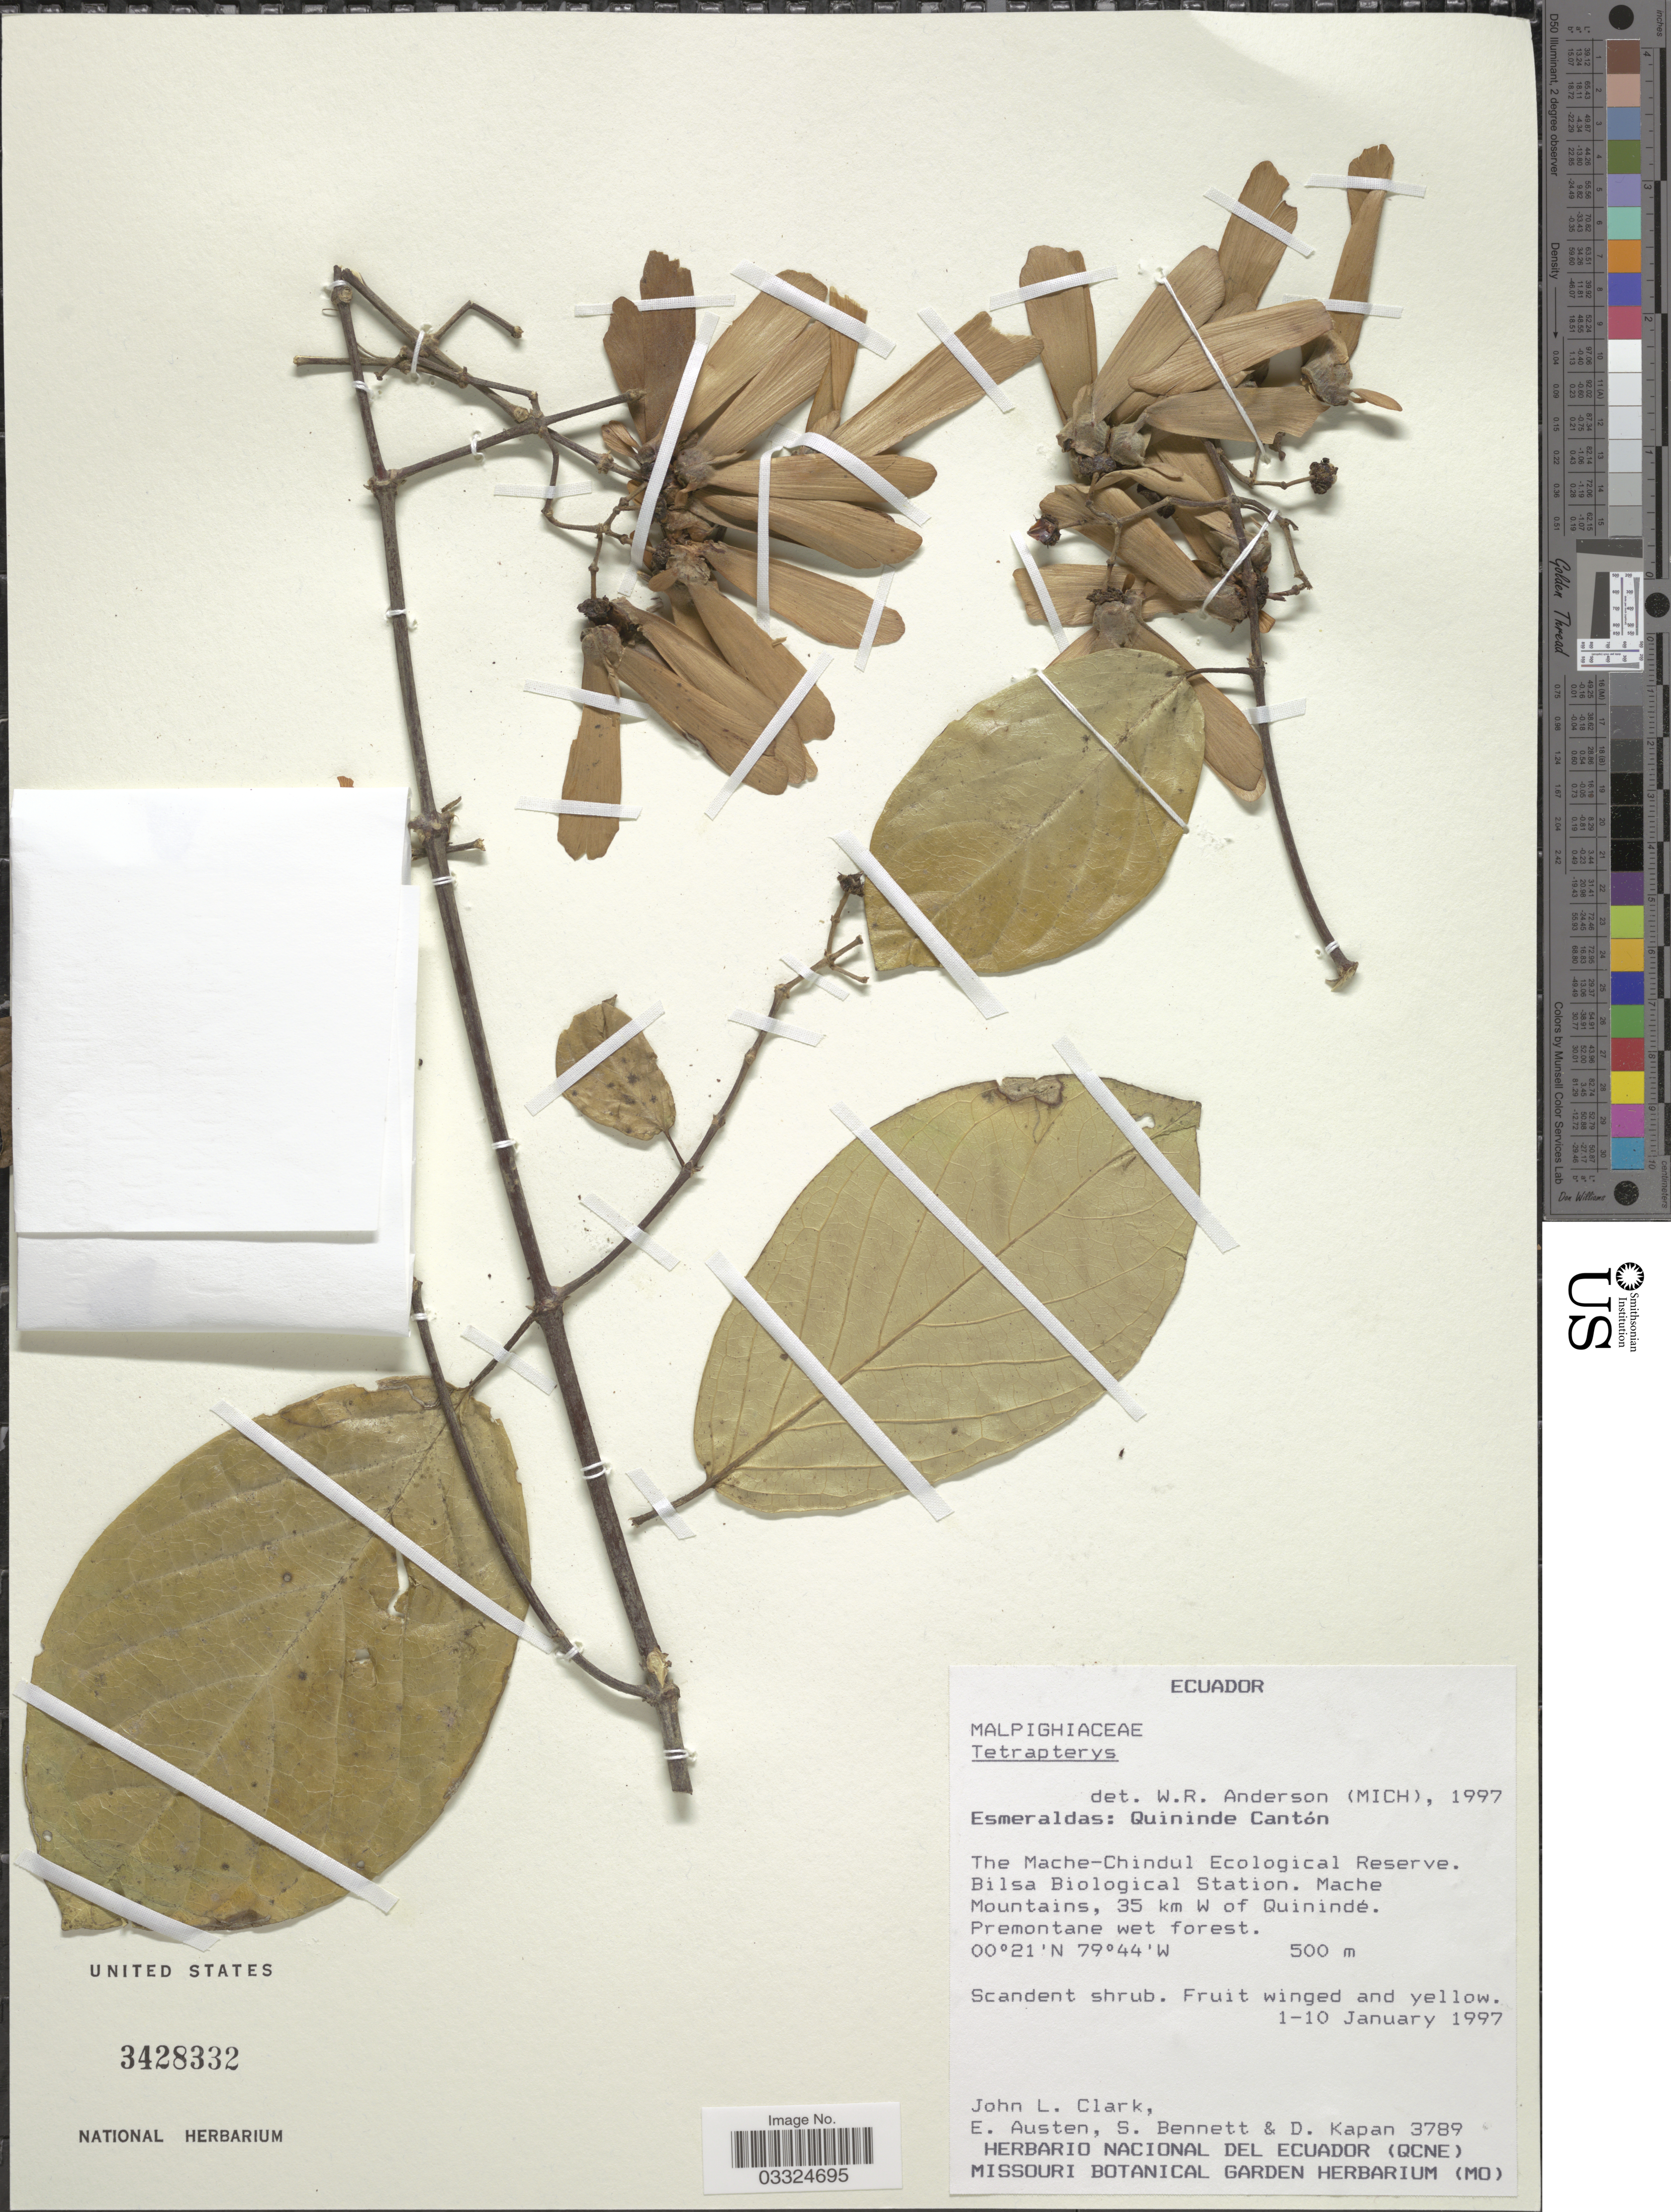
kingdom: Plantae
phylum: Tracheophyta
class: Magnoliopsida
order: Malpighiales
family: Malpighiaceae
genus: Tetrapterys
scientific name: Tetrapterys sp.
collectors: J. L. Clark, E. Austen, S. Bennett & D. Kapan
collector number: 3789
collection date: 1997-01-01/1997-01-10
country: Ecuador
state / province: Esmeraldas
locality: Quininde Cantón. The Mache-Chindul Ecological Reserve. Bilsa Biological Station. Mache Mountains, 35 km W of Quinindé.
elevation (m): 500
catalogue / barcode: US 3428332